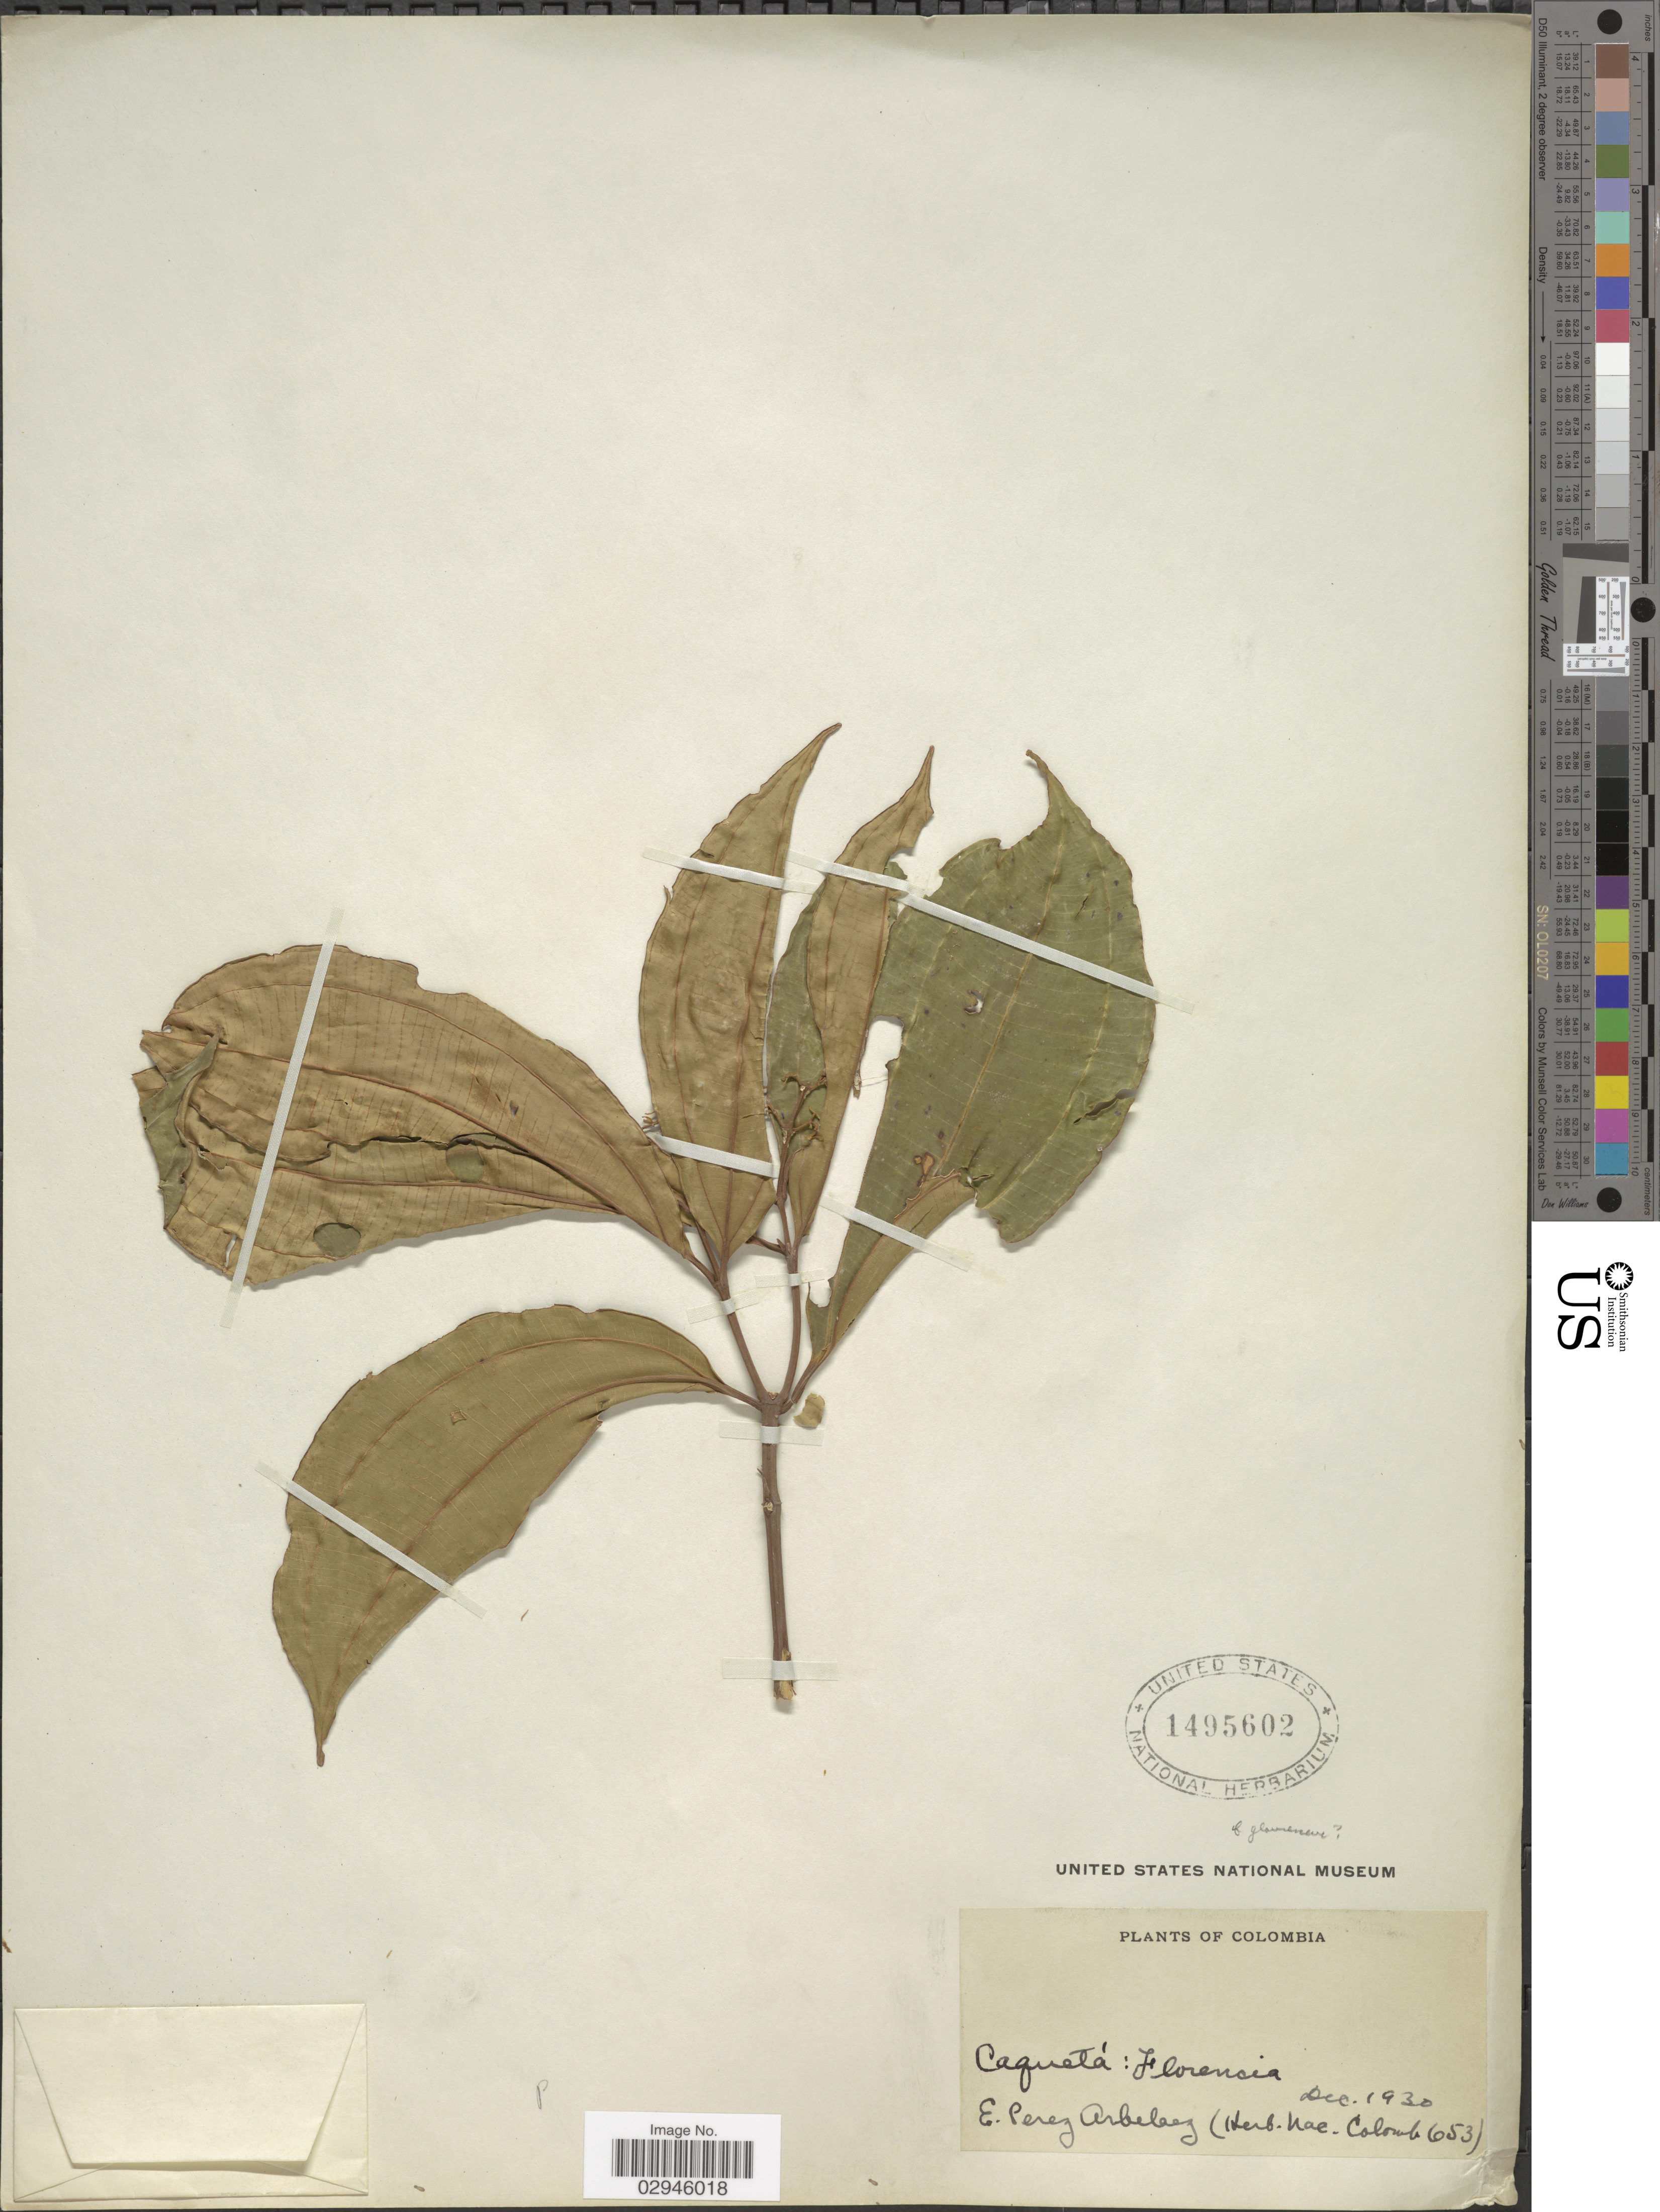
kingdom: Plantae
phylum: Tracheophyta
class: Magnoliopsida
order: Myrtales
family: Melastomataceae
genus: Miconia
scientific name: Miconia sp.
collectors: E. Pérez Arbeláez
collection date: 1930-12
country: Colombia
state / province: Caquetá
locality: Florencia.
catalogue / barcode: US 1495602